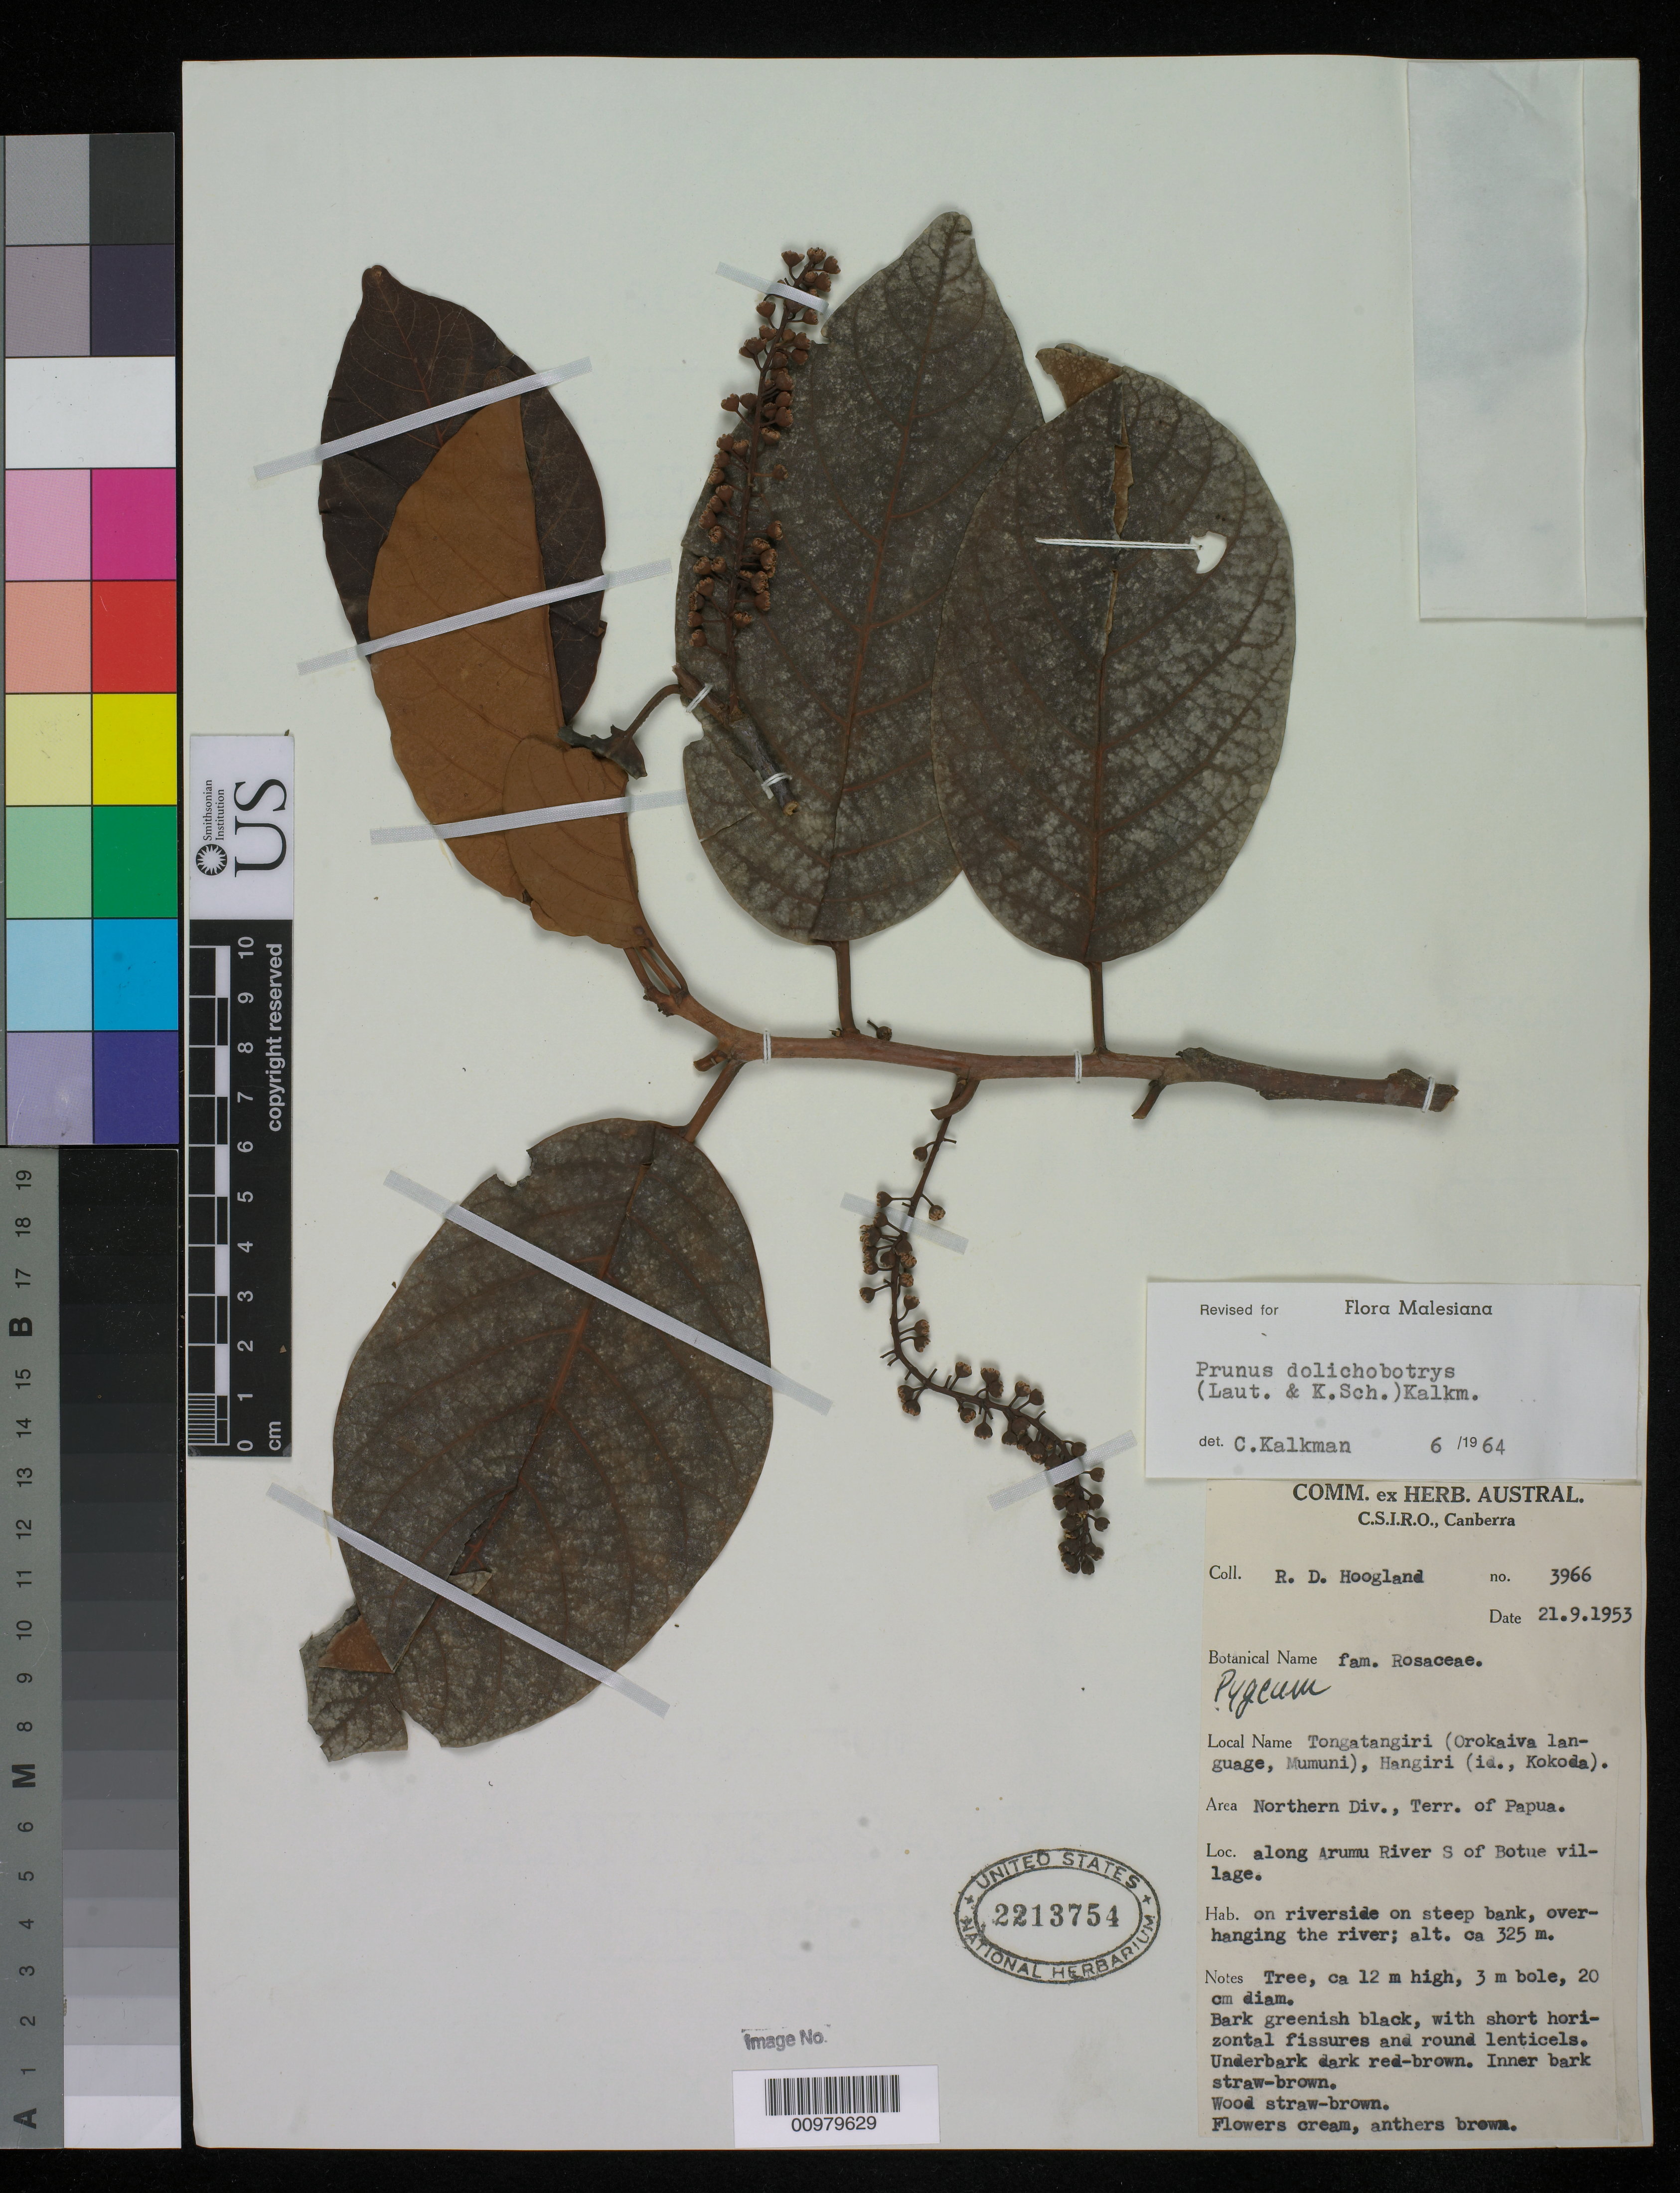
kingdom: Plantae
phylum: Tracheophyta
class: Magnoliopsida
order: Rosales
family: Rosaceae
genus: Prunus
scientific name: Prunus dolichobotrys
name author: (Lauterb. & K. Schum.) Kalkman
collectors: R. D. Hoogland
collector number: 3966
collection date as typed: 21 Sep 1953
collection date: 1953-09-21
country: Papua New Guinea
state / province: Northern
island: New Guinea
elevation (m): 325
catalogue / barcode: US 2213754